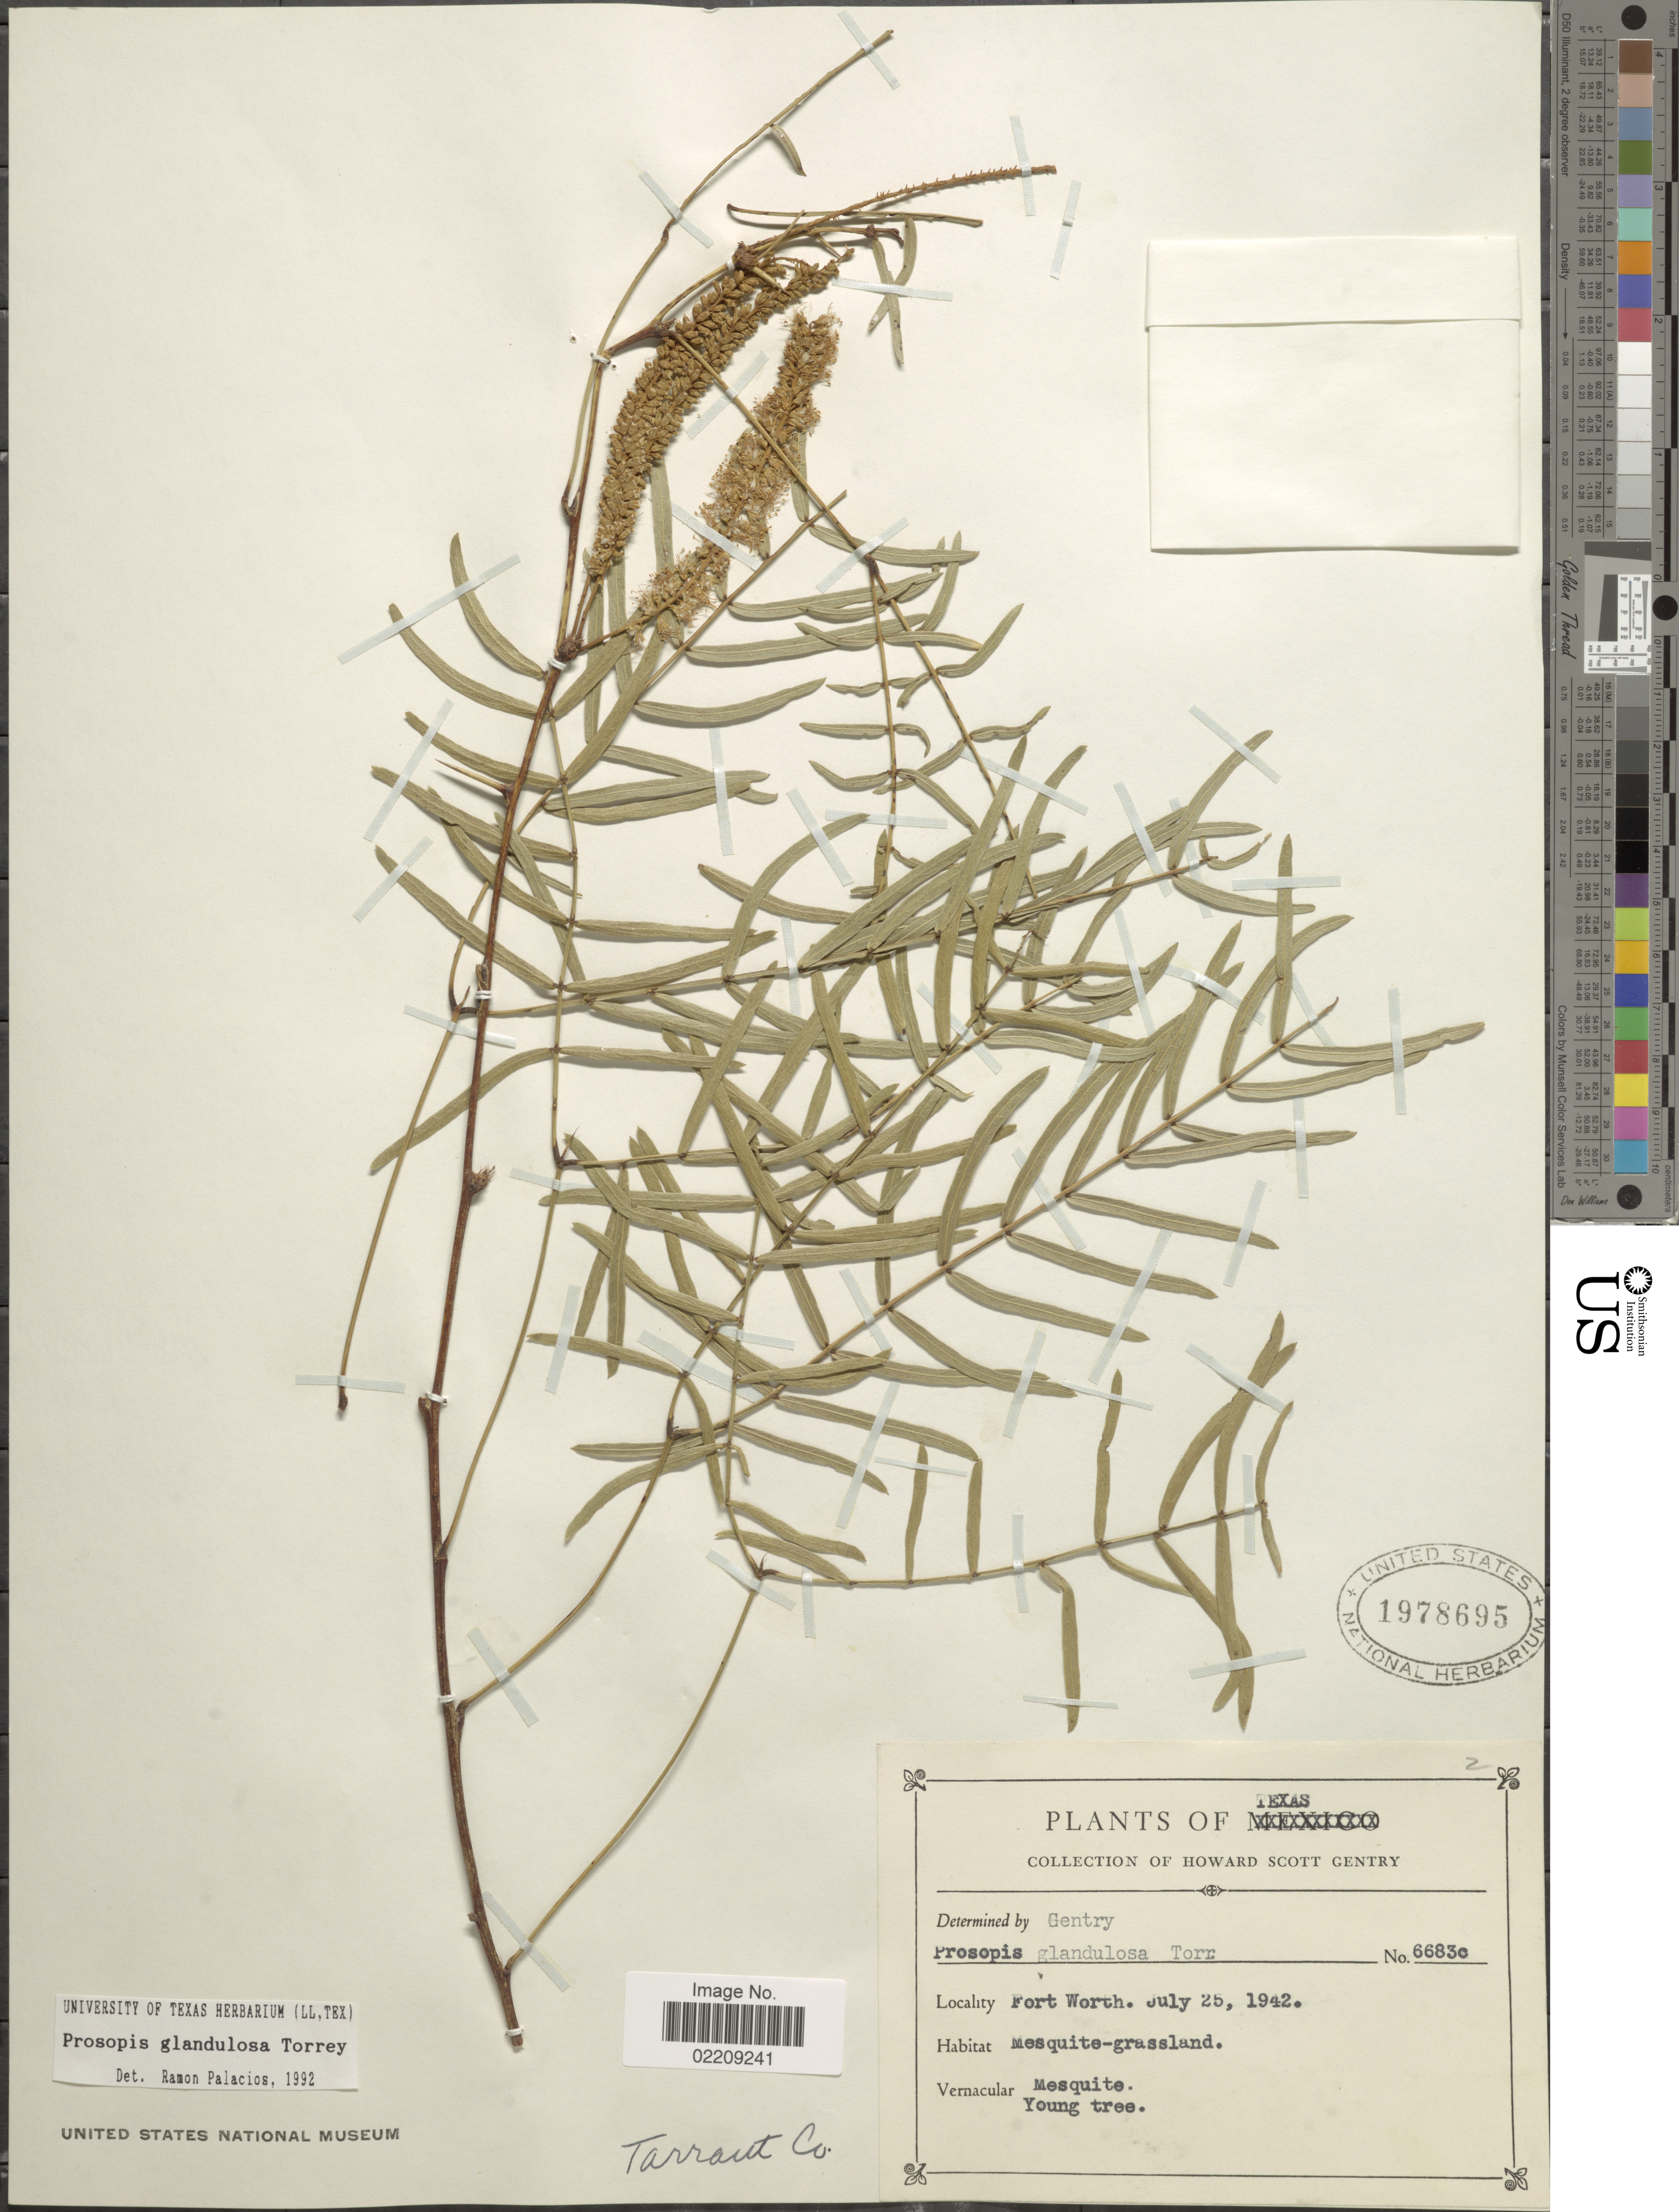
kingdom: Plantae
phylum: Tracheophyta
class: Magnoliopsida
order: Fabales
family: Fabaceae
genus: Neltuma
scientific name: Neltuma glandulosa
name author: (Torr.) Britton & Rose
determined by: Strong, Mark T., (BOT), Smithsonian Institution - National Museum of Natural History (UNITED STATES)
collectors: H. S. Gentry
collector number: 6683c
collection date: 1942-07-25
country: United States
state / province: Texas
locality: Fort Worth, Mesquite-grassland, Tarrant Co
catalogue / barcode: US 1978695